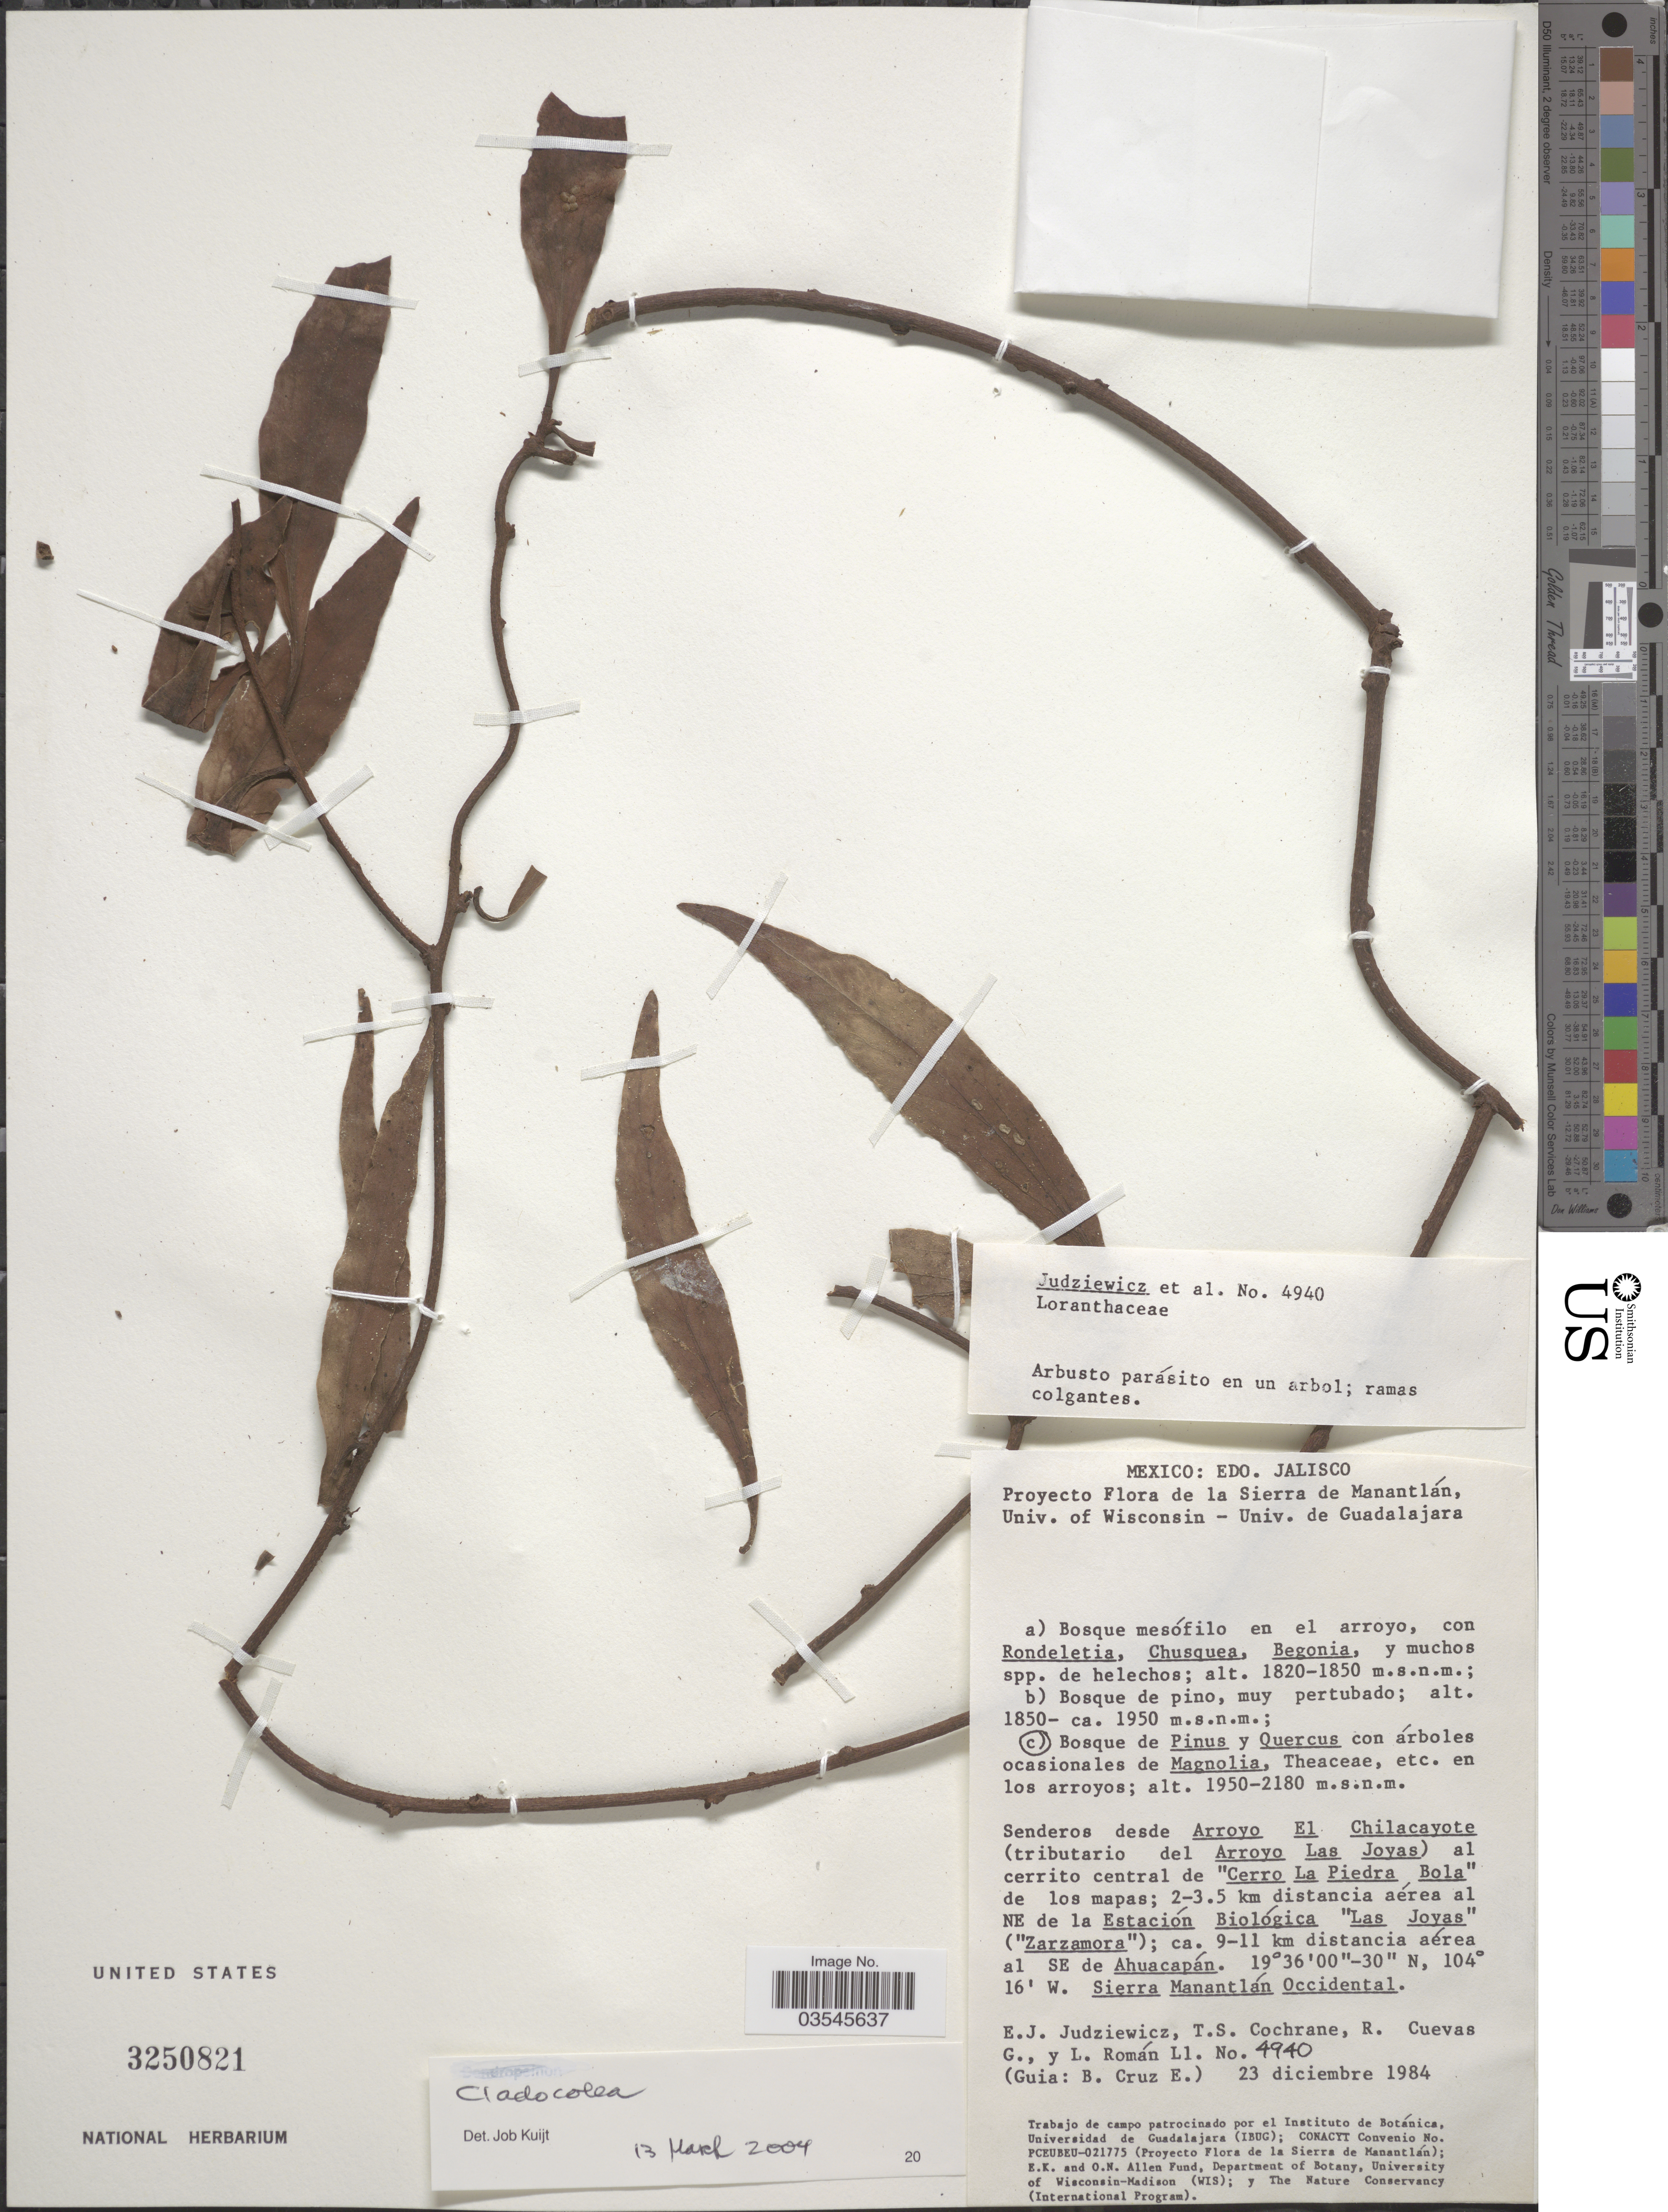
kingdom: Plantae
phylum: Tracheophyta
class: Magnoliopsida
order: Santalales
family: Loranthaceae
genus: Cladocolea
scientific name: Cladocolea sp.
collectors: E. J. Judziewicz, T. S. Cochrane, R. Cuevas G. & L. Román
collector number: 4940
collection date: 1984-12-23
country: Mexico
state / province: Jalisco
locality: Sierra de Manantlán. Senderos desde Arroyo El Chilacayote (tributario del Arroyo Las Joyas) al cerrito central de "Cerro La Piedra Bola" de los mapas: 2-3.5 km distancia aérea al NE de la Estación Biológica "Las Joyas" ("Zarzamora"); ca. 9-11 km distancia aérea al SE de Ahuacapán. Sierra Manantlán Occidental.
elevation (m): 1950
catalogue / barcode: US 3250821